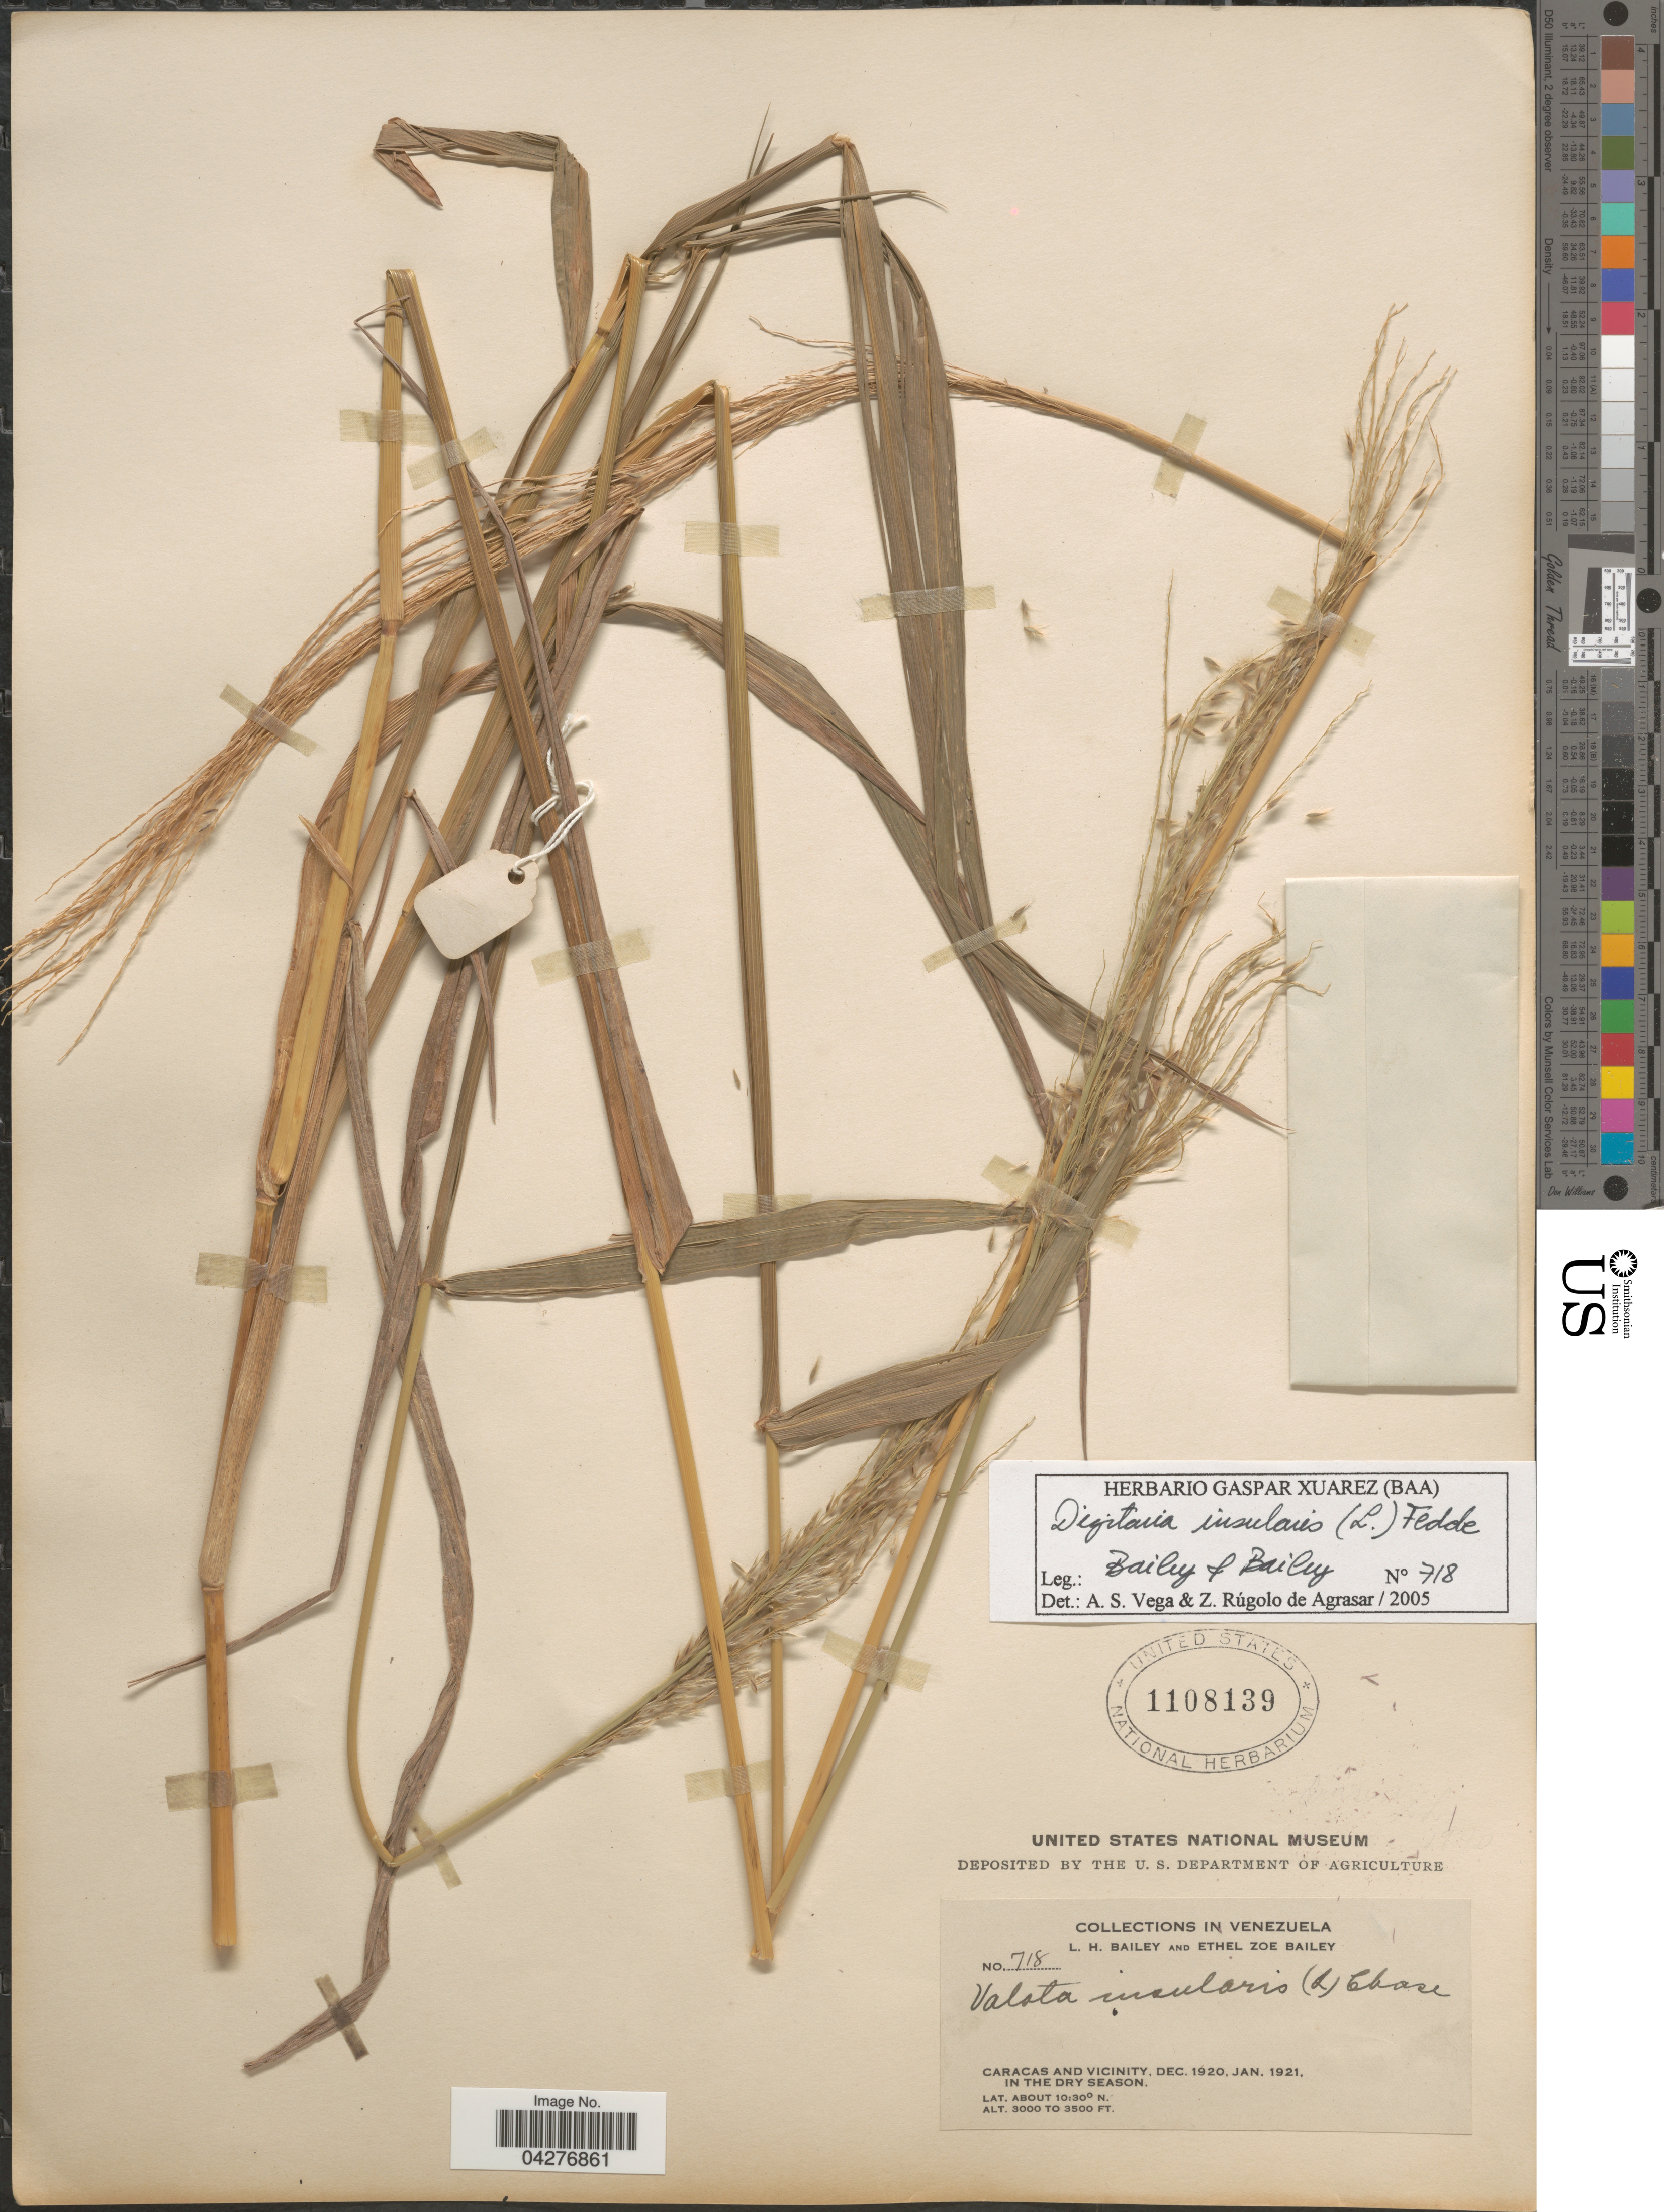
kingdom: Plantae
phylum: Tracheophyta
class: Liliopsida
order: Poales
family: Poaceae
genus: Digitaria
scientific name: Digitaria insularis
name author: (L.) Fedde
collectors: L. H. Bailey & E. Z. Bailey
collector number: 718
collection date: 1920-12/1921-01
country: Venezuela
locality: Caracas and vicinity.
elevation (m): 914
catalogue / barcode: US 1108139